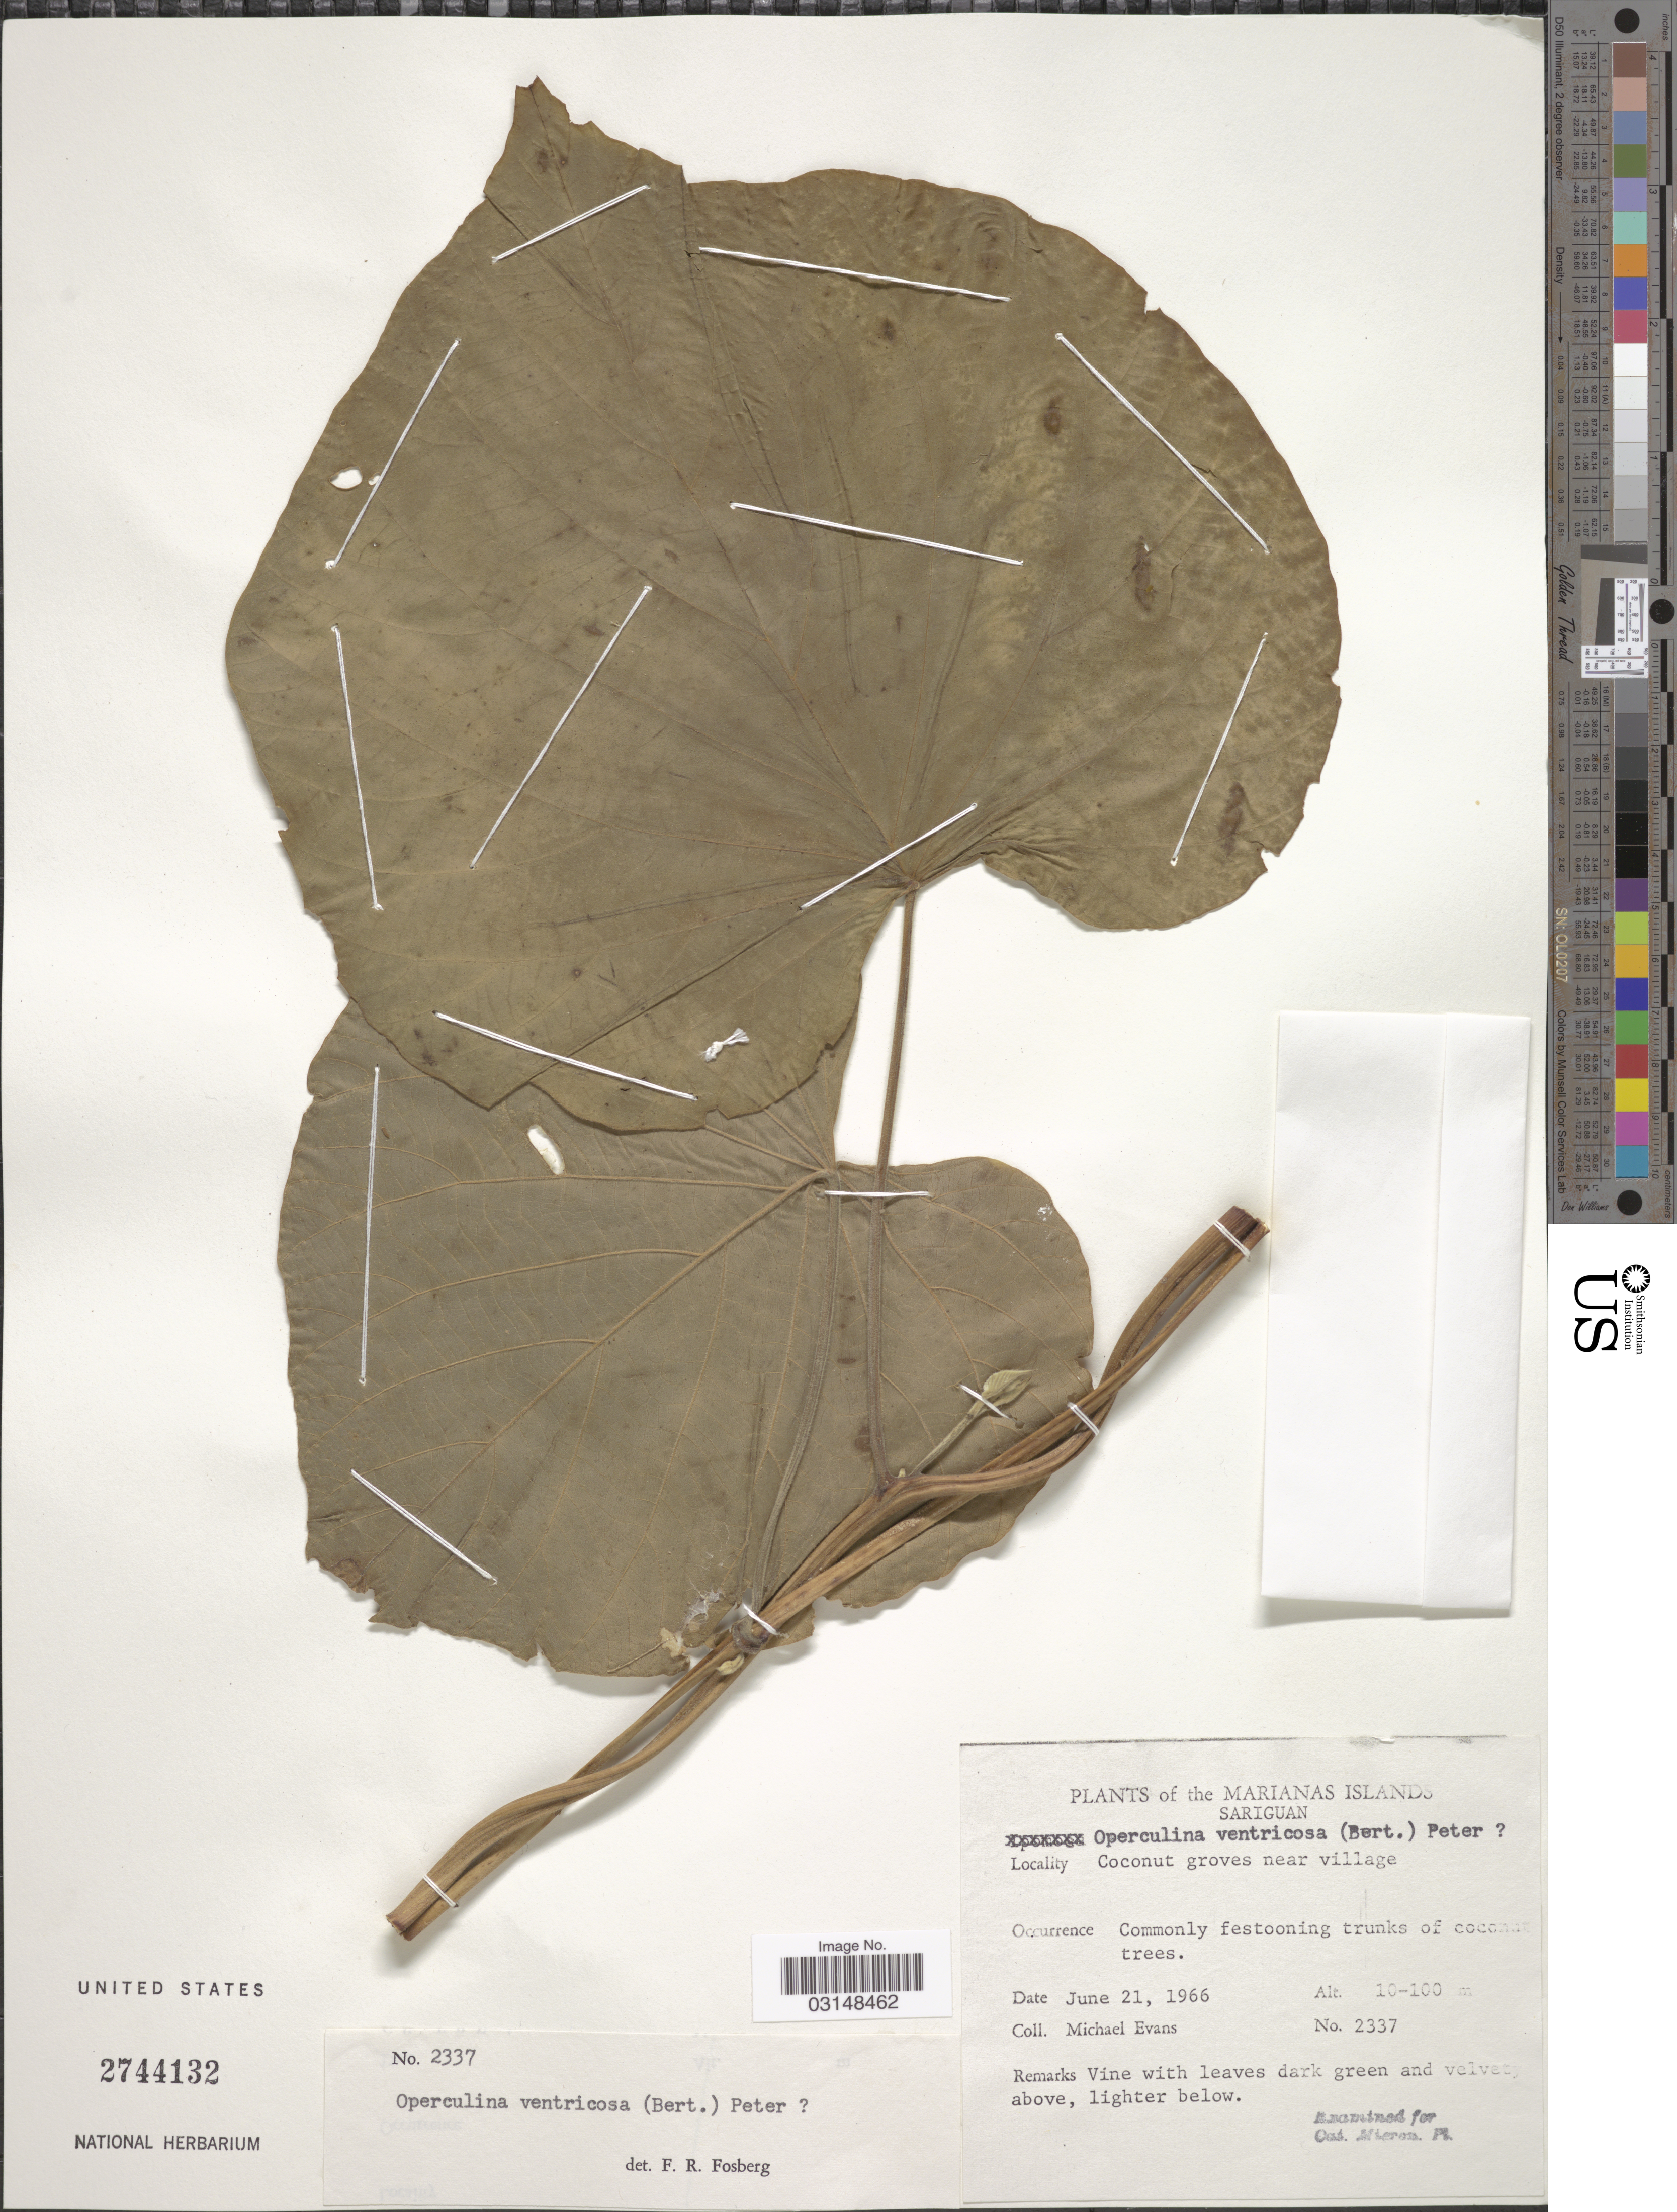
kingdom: Plantae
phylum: Tracheophyta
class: Magnoliopsida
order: Solanales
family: Convolvulaceae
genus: Operculina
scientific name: Operculina ventricosa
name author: (Aubl.) Barb. Rodr.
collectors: M. Evans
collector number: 2337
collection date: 1966-06-21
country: Northern Mariana Islands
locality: The Marianas Islands, Sariguan, Coconut groves near village.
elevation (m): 10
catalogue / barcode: US 2744132